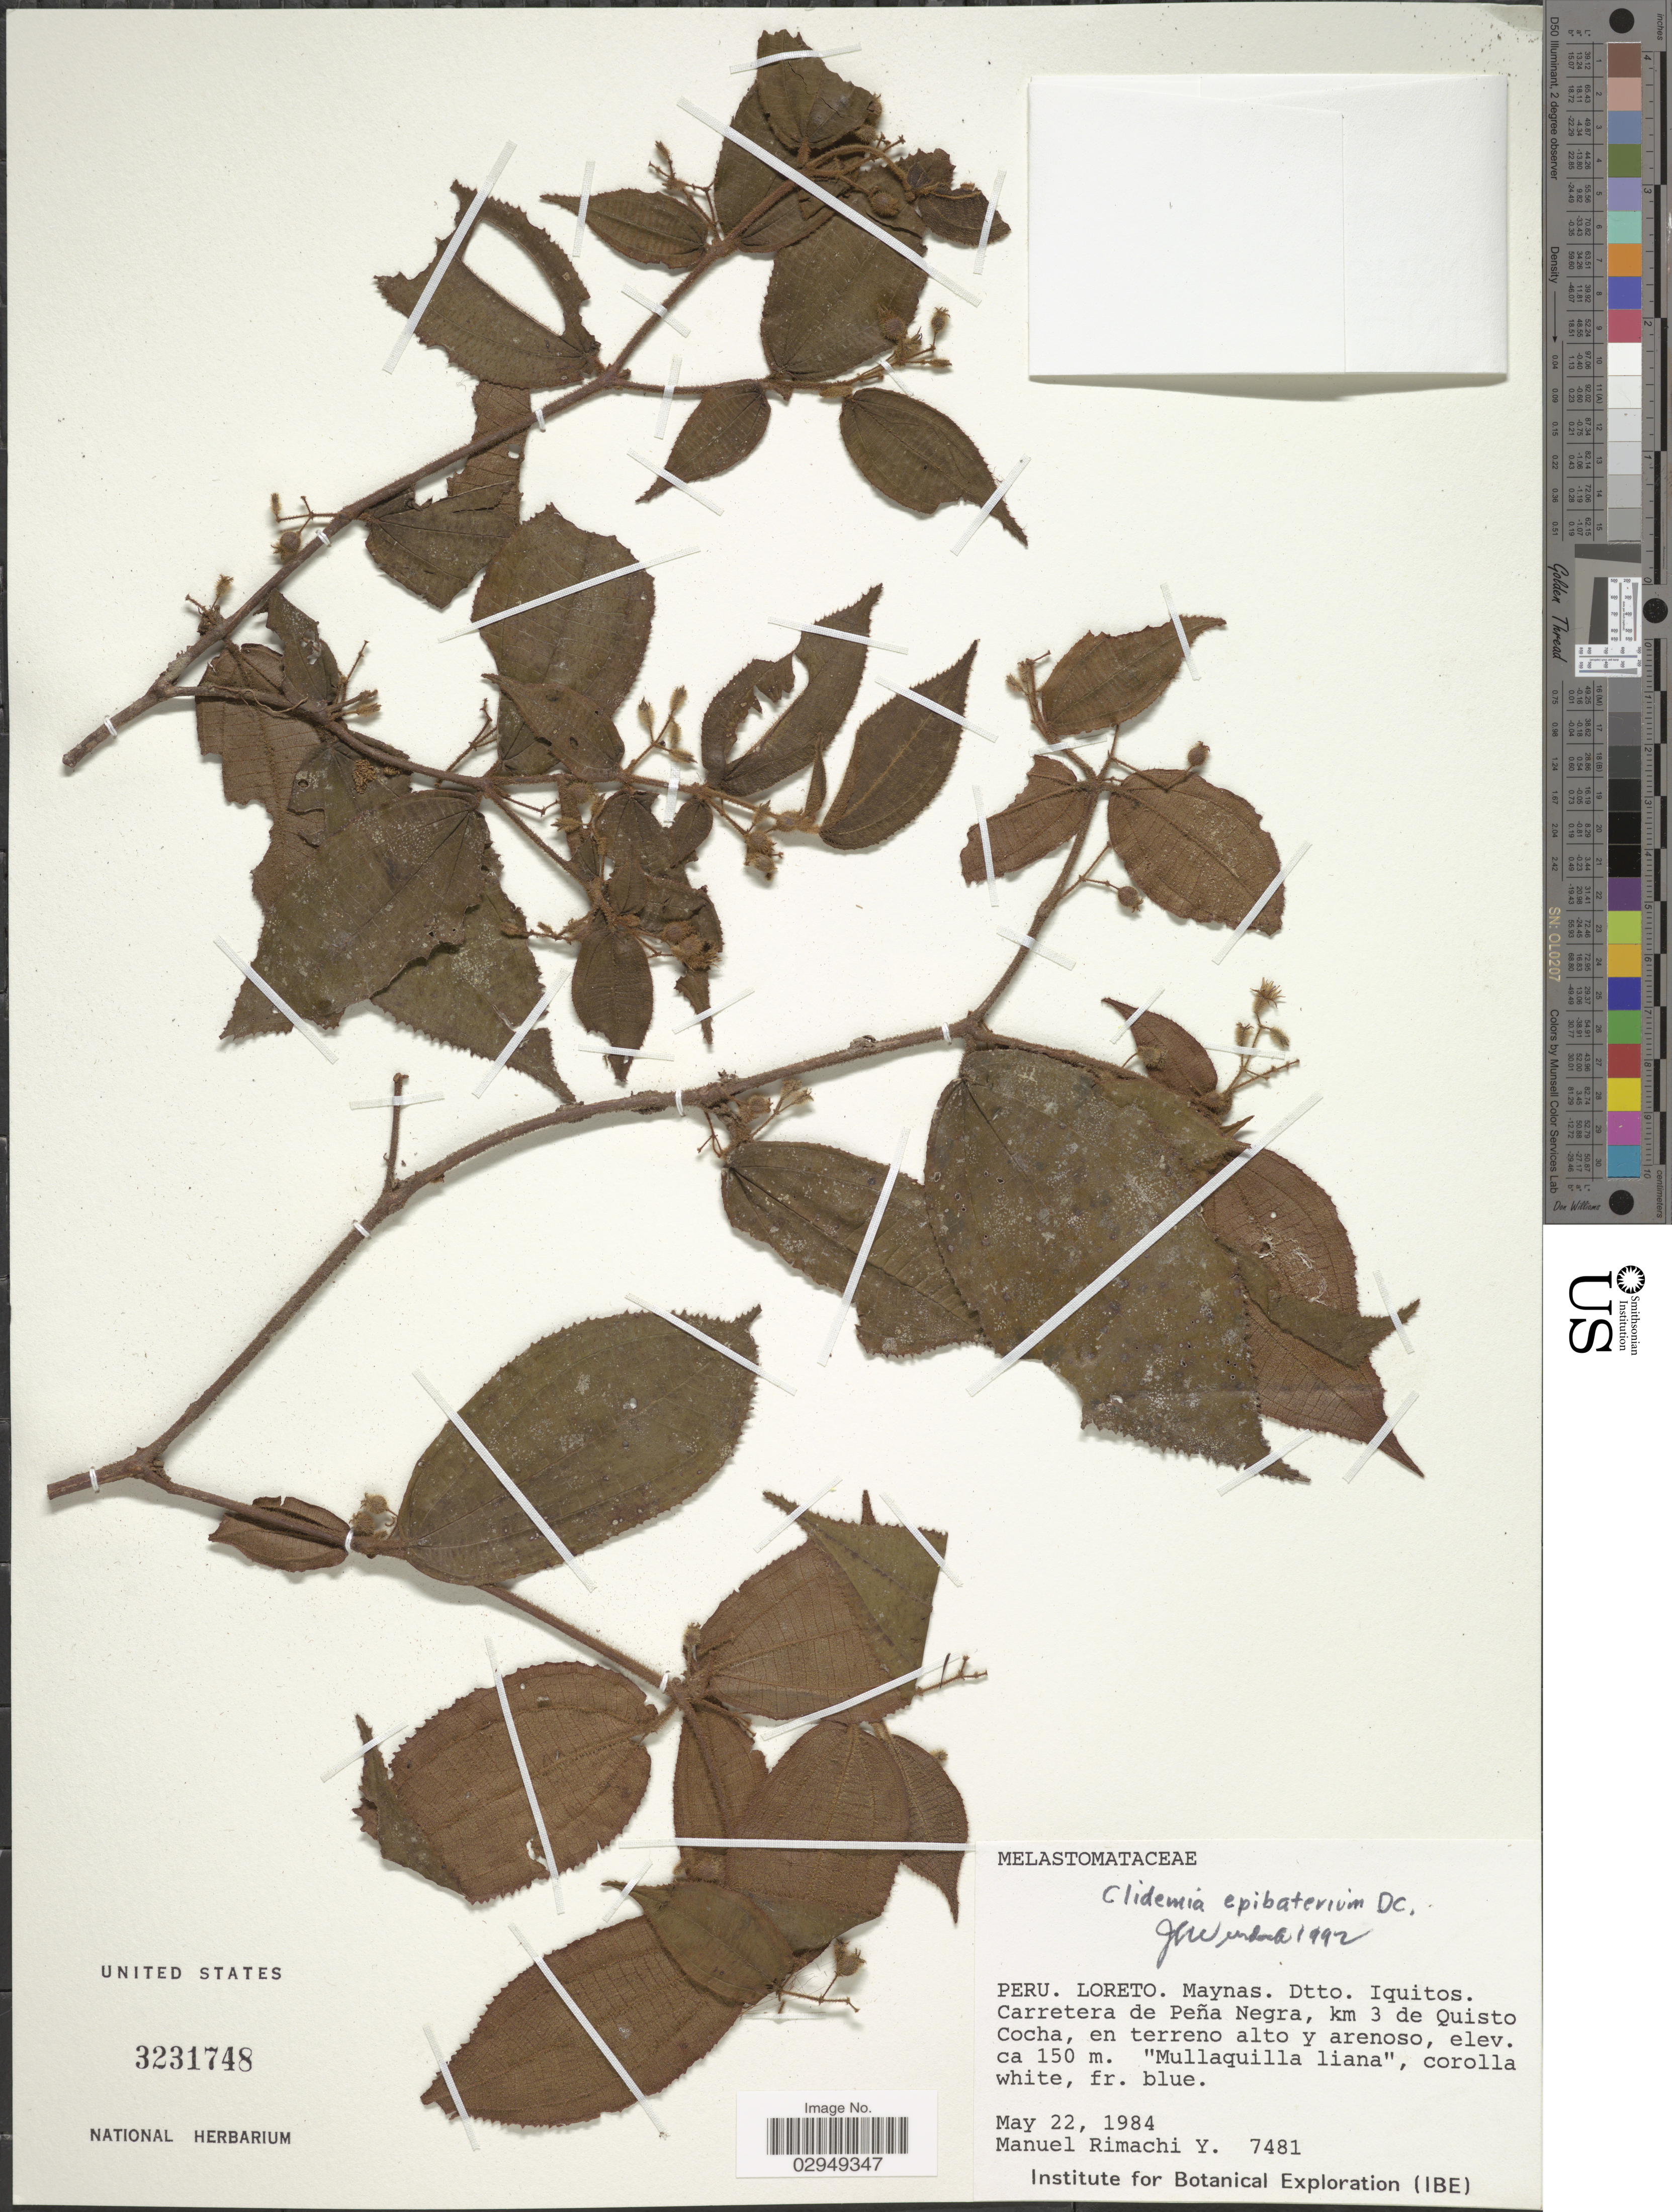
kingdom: Plantae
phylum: Tracheophyta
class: Magnoliopsida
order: Myrtales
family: Melastomataceae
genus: Clidemia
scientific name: Clidemia epibaterium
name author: DC.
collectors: M. Rimachi Y.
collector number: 7481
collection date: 1984-05-22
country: Peru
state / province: Loreto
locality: Maynas. Dtto. Iquitos. Carretera de Peña Negra, km 3 de Quisto Cocha.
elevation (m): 150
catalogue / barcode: US 3231748